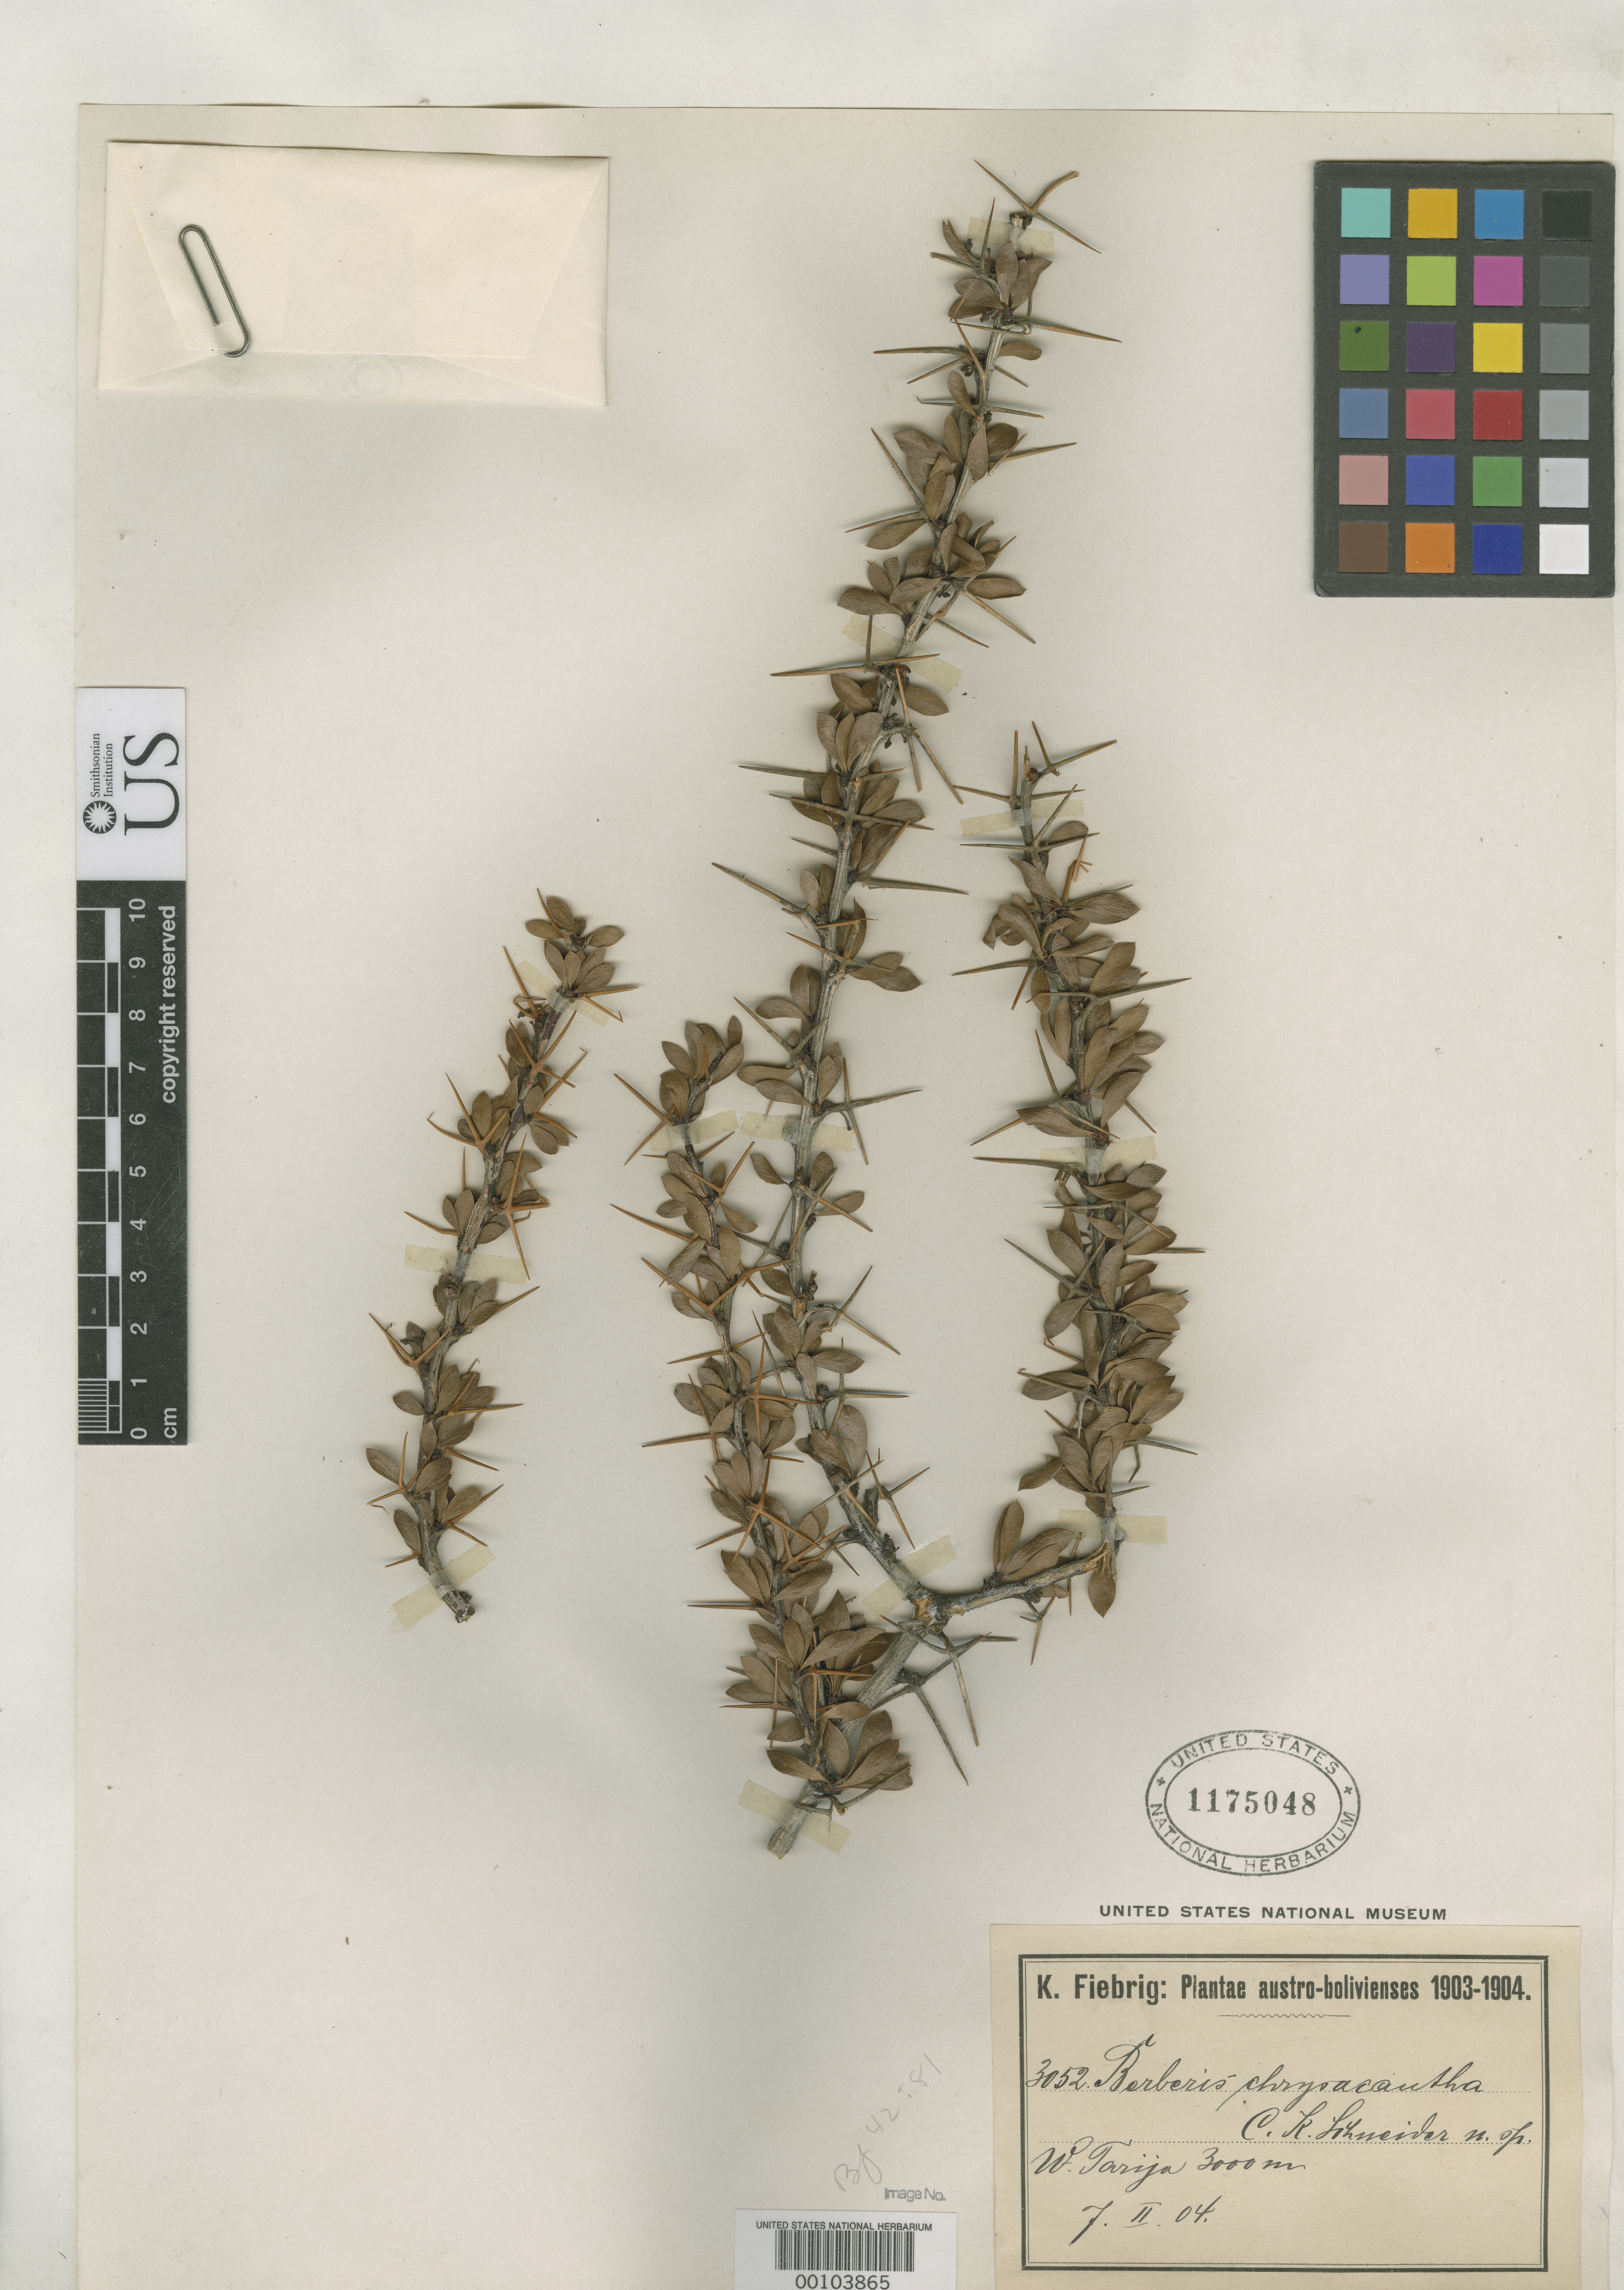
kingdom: Plantae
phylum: Tracheophyta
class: Magnoliopsida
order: Ranunculales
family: Berberidaceae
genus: Berberis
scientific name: Berberis chrysacantha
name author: C.K. Schneid.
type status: Isotype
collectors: K. Fiebrig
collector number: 3052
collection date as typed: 06 Feb 1904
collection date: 1904-02-06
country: Bolivia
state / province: Tarija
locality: Condorhuassu.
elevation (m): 3000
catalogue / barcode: US 1175048